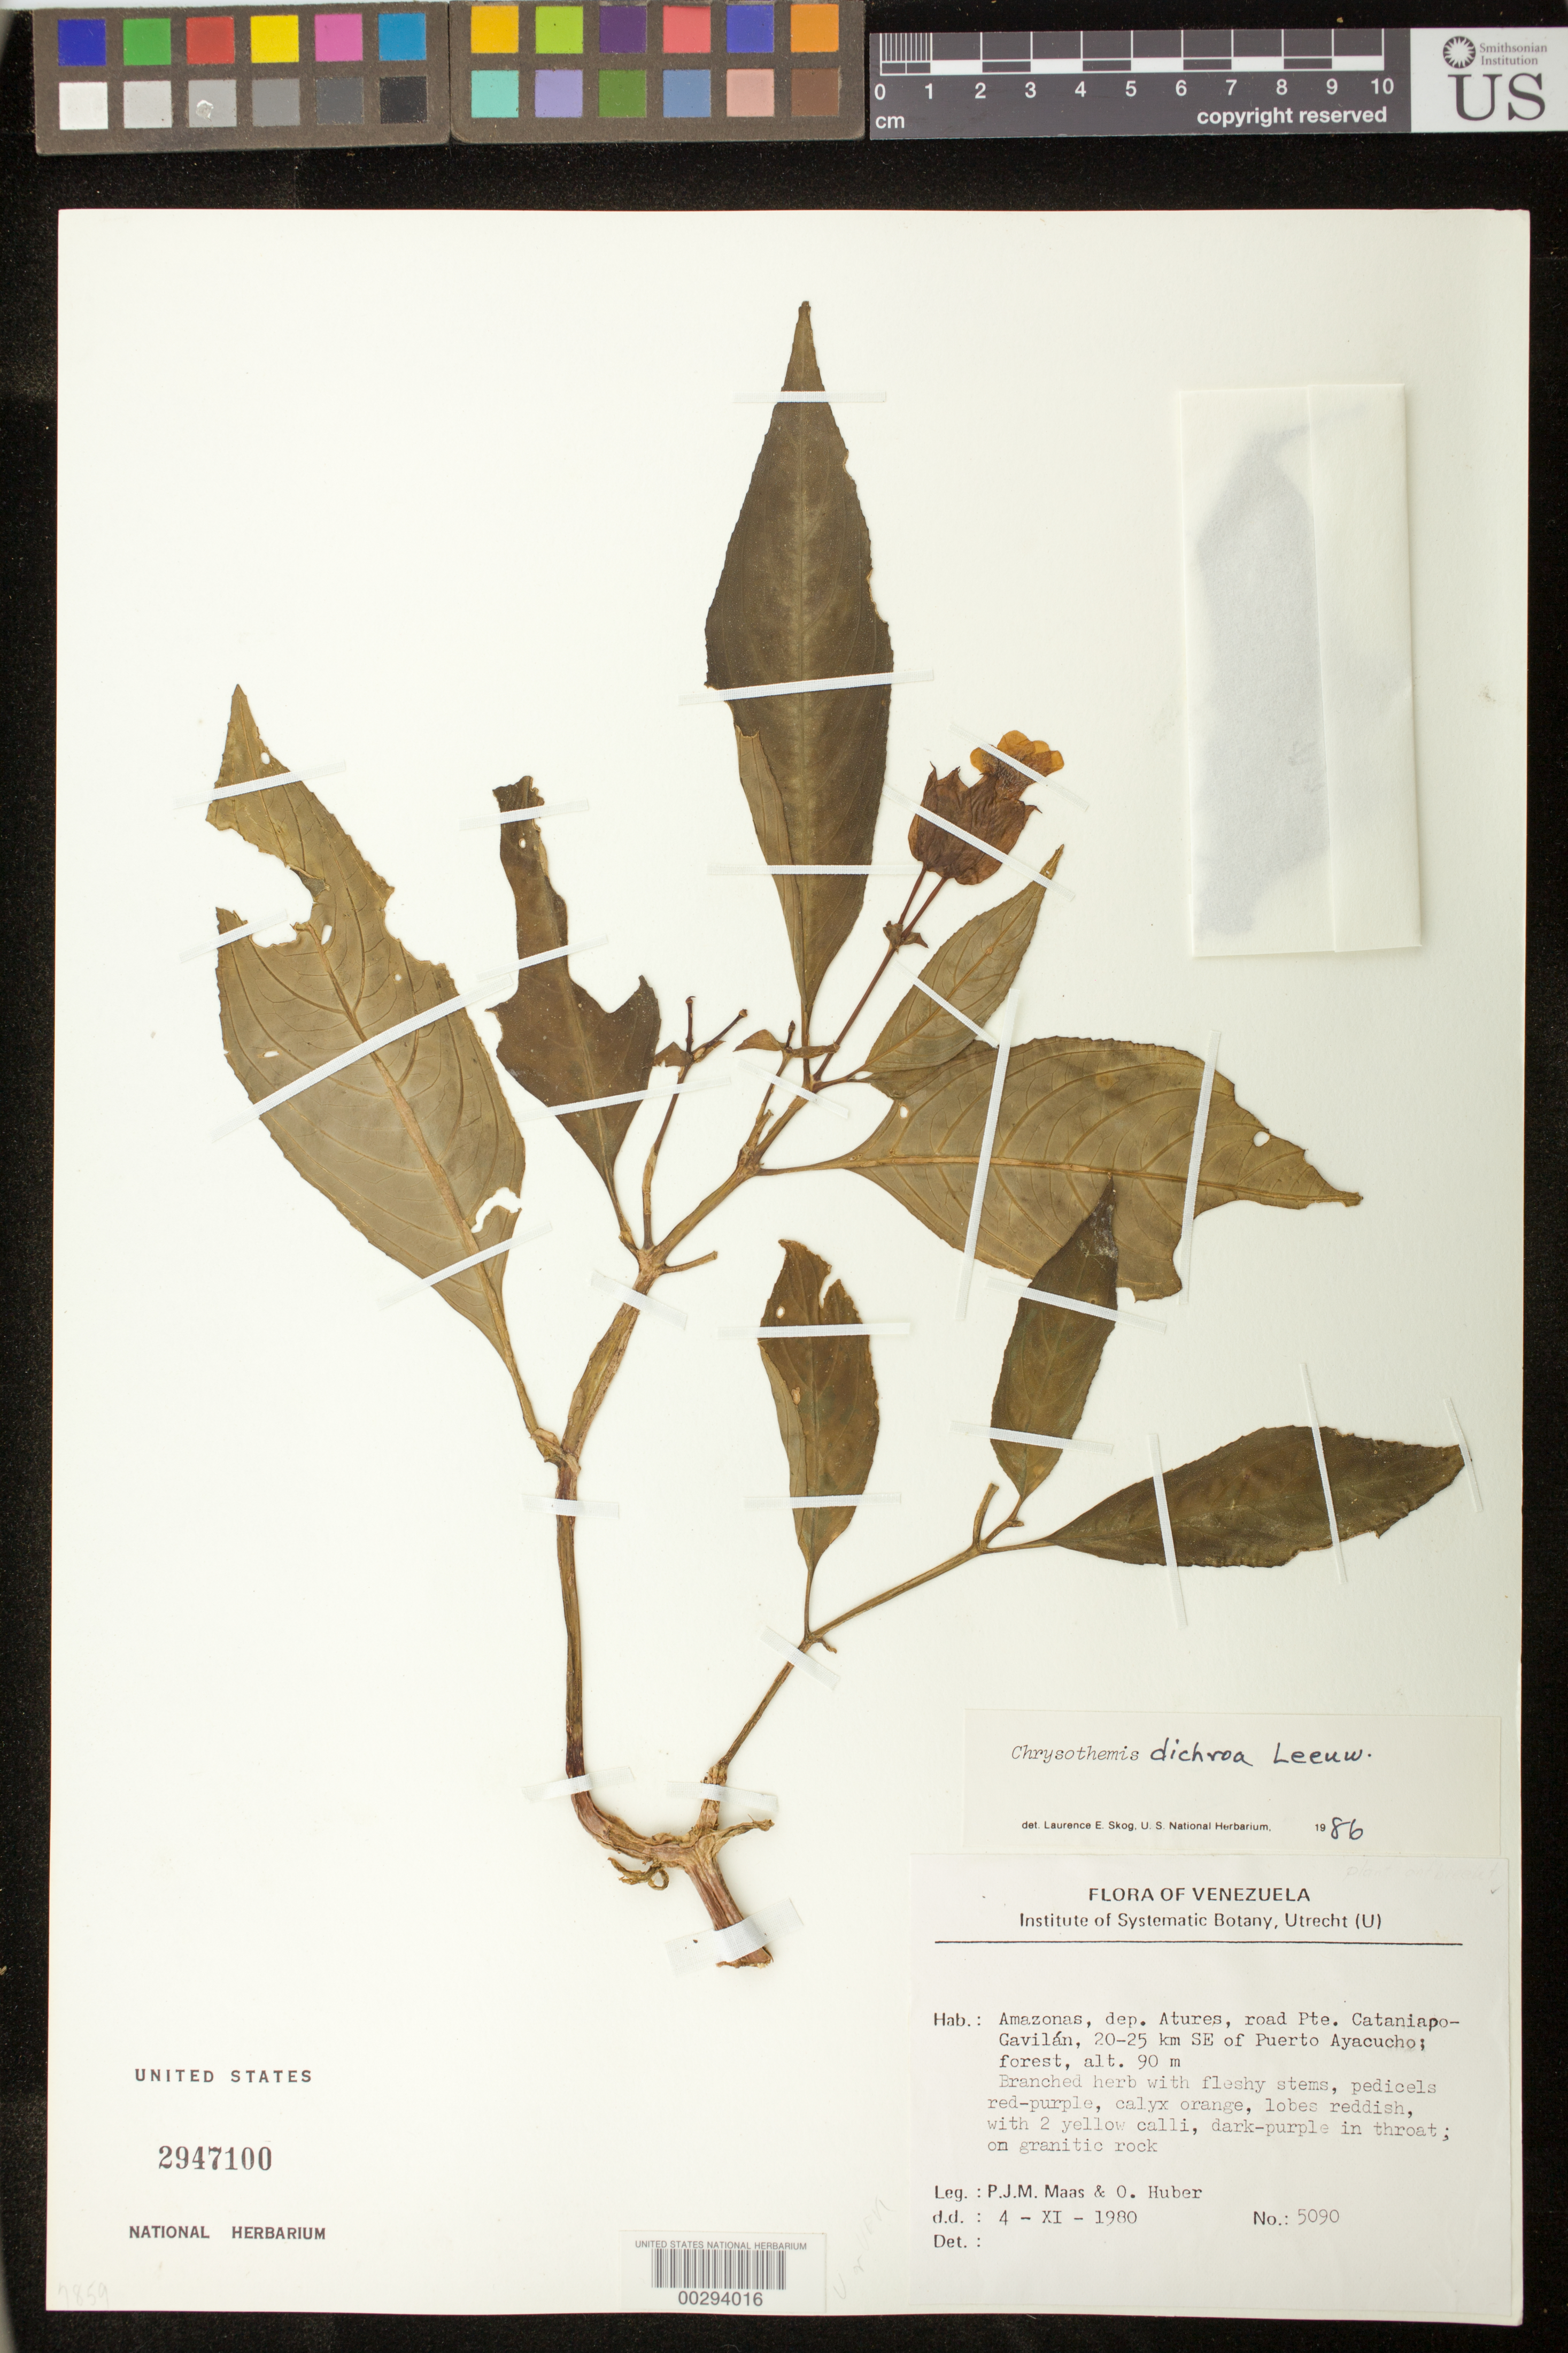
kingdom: Plantae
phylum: Tracheophyta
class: Magnoliopsida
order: Lamiales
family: Gesneriaceae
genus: Chrysothemis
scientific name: Chrysothemis dichroa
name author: Leeuwenb.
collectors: P. Maas & O. Huber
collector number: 5090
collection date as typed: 04 Nov 1980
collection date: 1980-11-04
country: Venezuela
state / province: Amazonas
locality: Atures Dept., road Pte Cataniapo-Gavilan, 20-25 km SE of Puerto Ayacucho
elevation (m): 90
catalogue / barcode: US 2947100